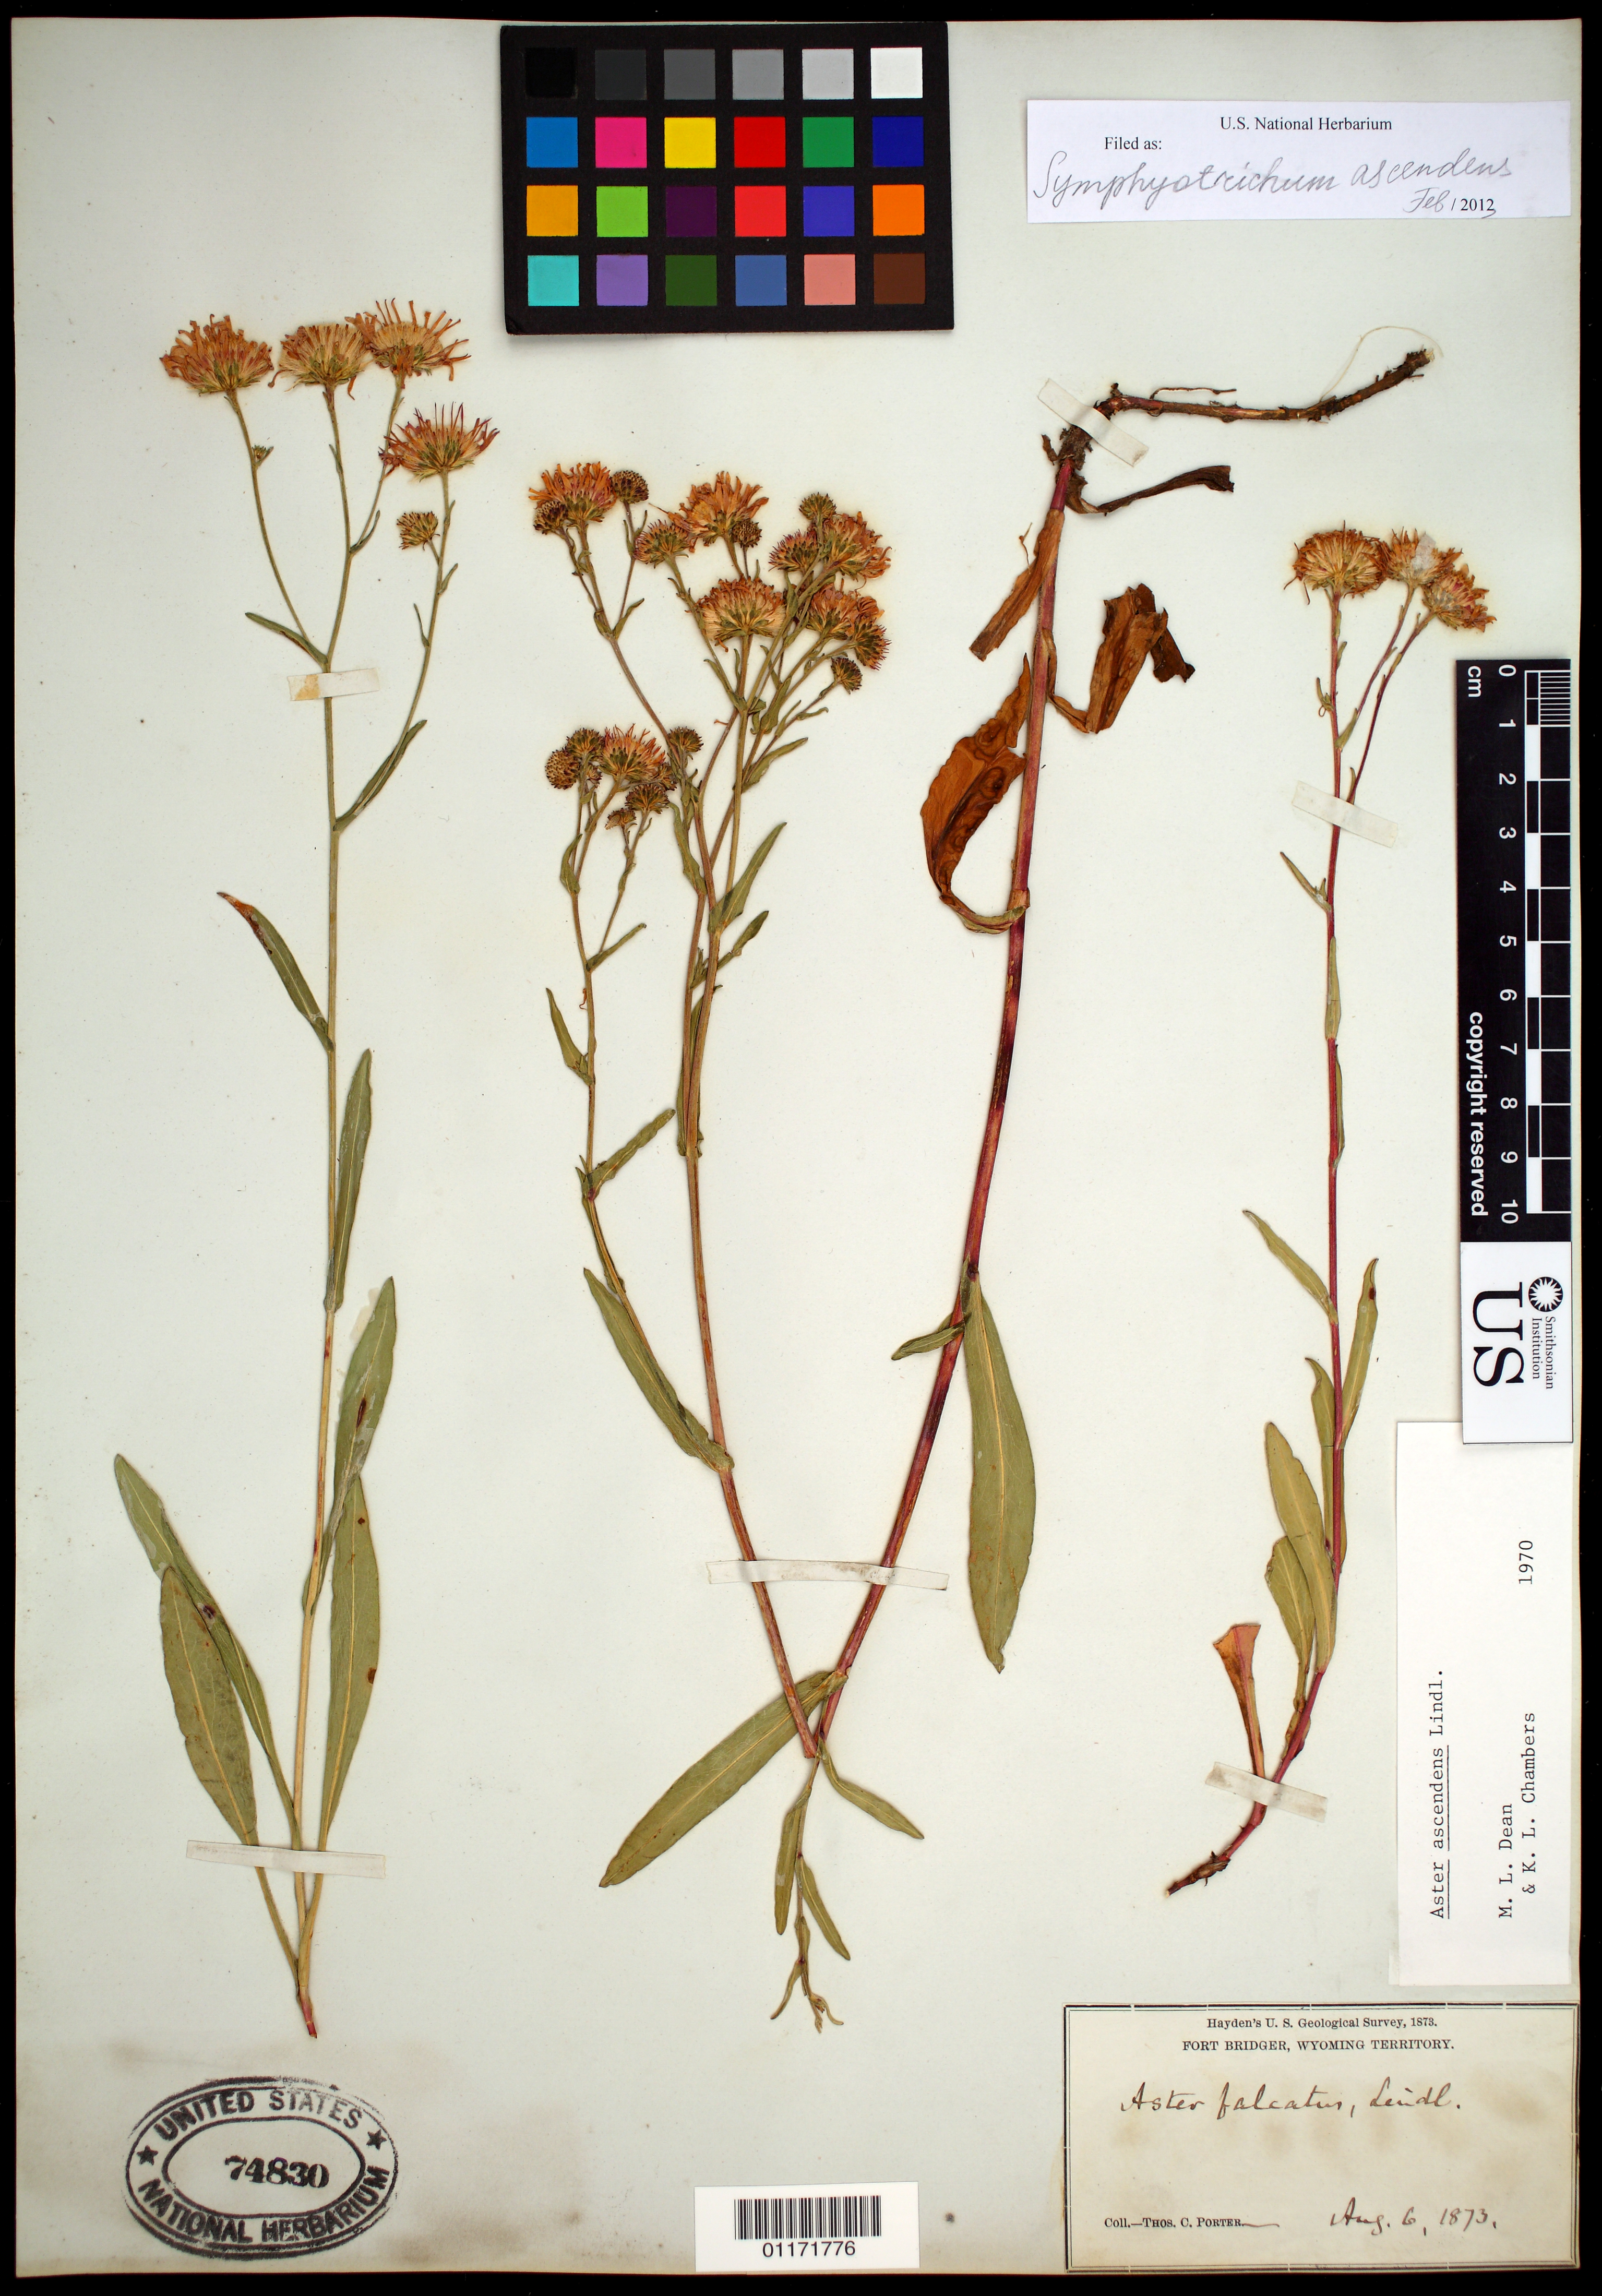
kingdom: Plantae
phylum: Tracheophyta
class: Magnoliopsida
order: Asterales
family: Asteraceae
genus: Symphyotrichum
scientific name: Symphyotrichum ascendens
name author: (Lindl.) G.L. Nesom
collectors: T. C. Porter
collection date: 1873-08-06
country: United States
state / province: Wyoming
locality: Fort Bridger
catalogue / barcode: US 74830